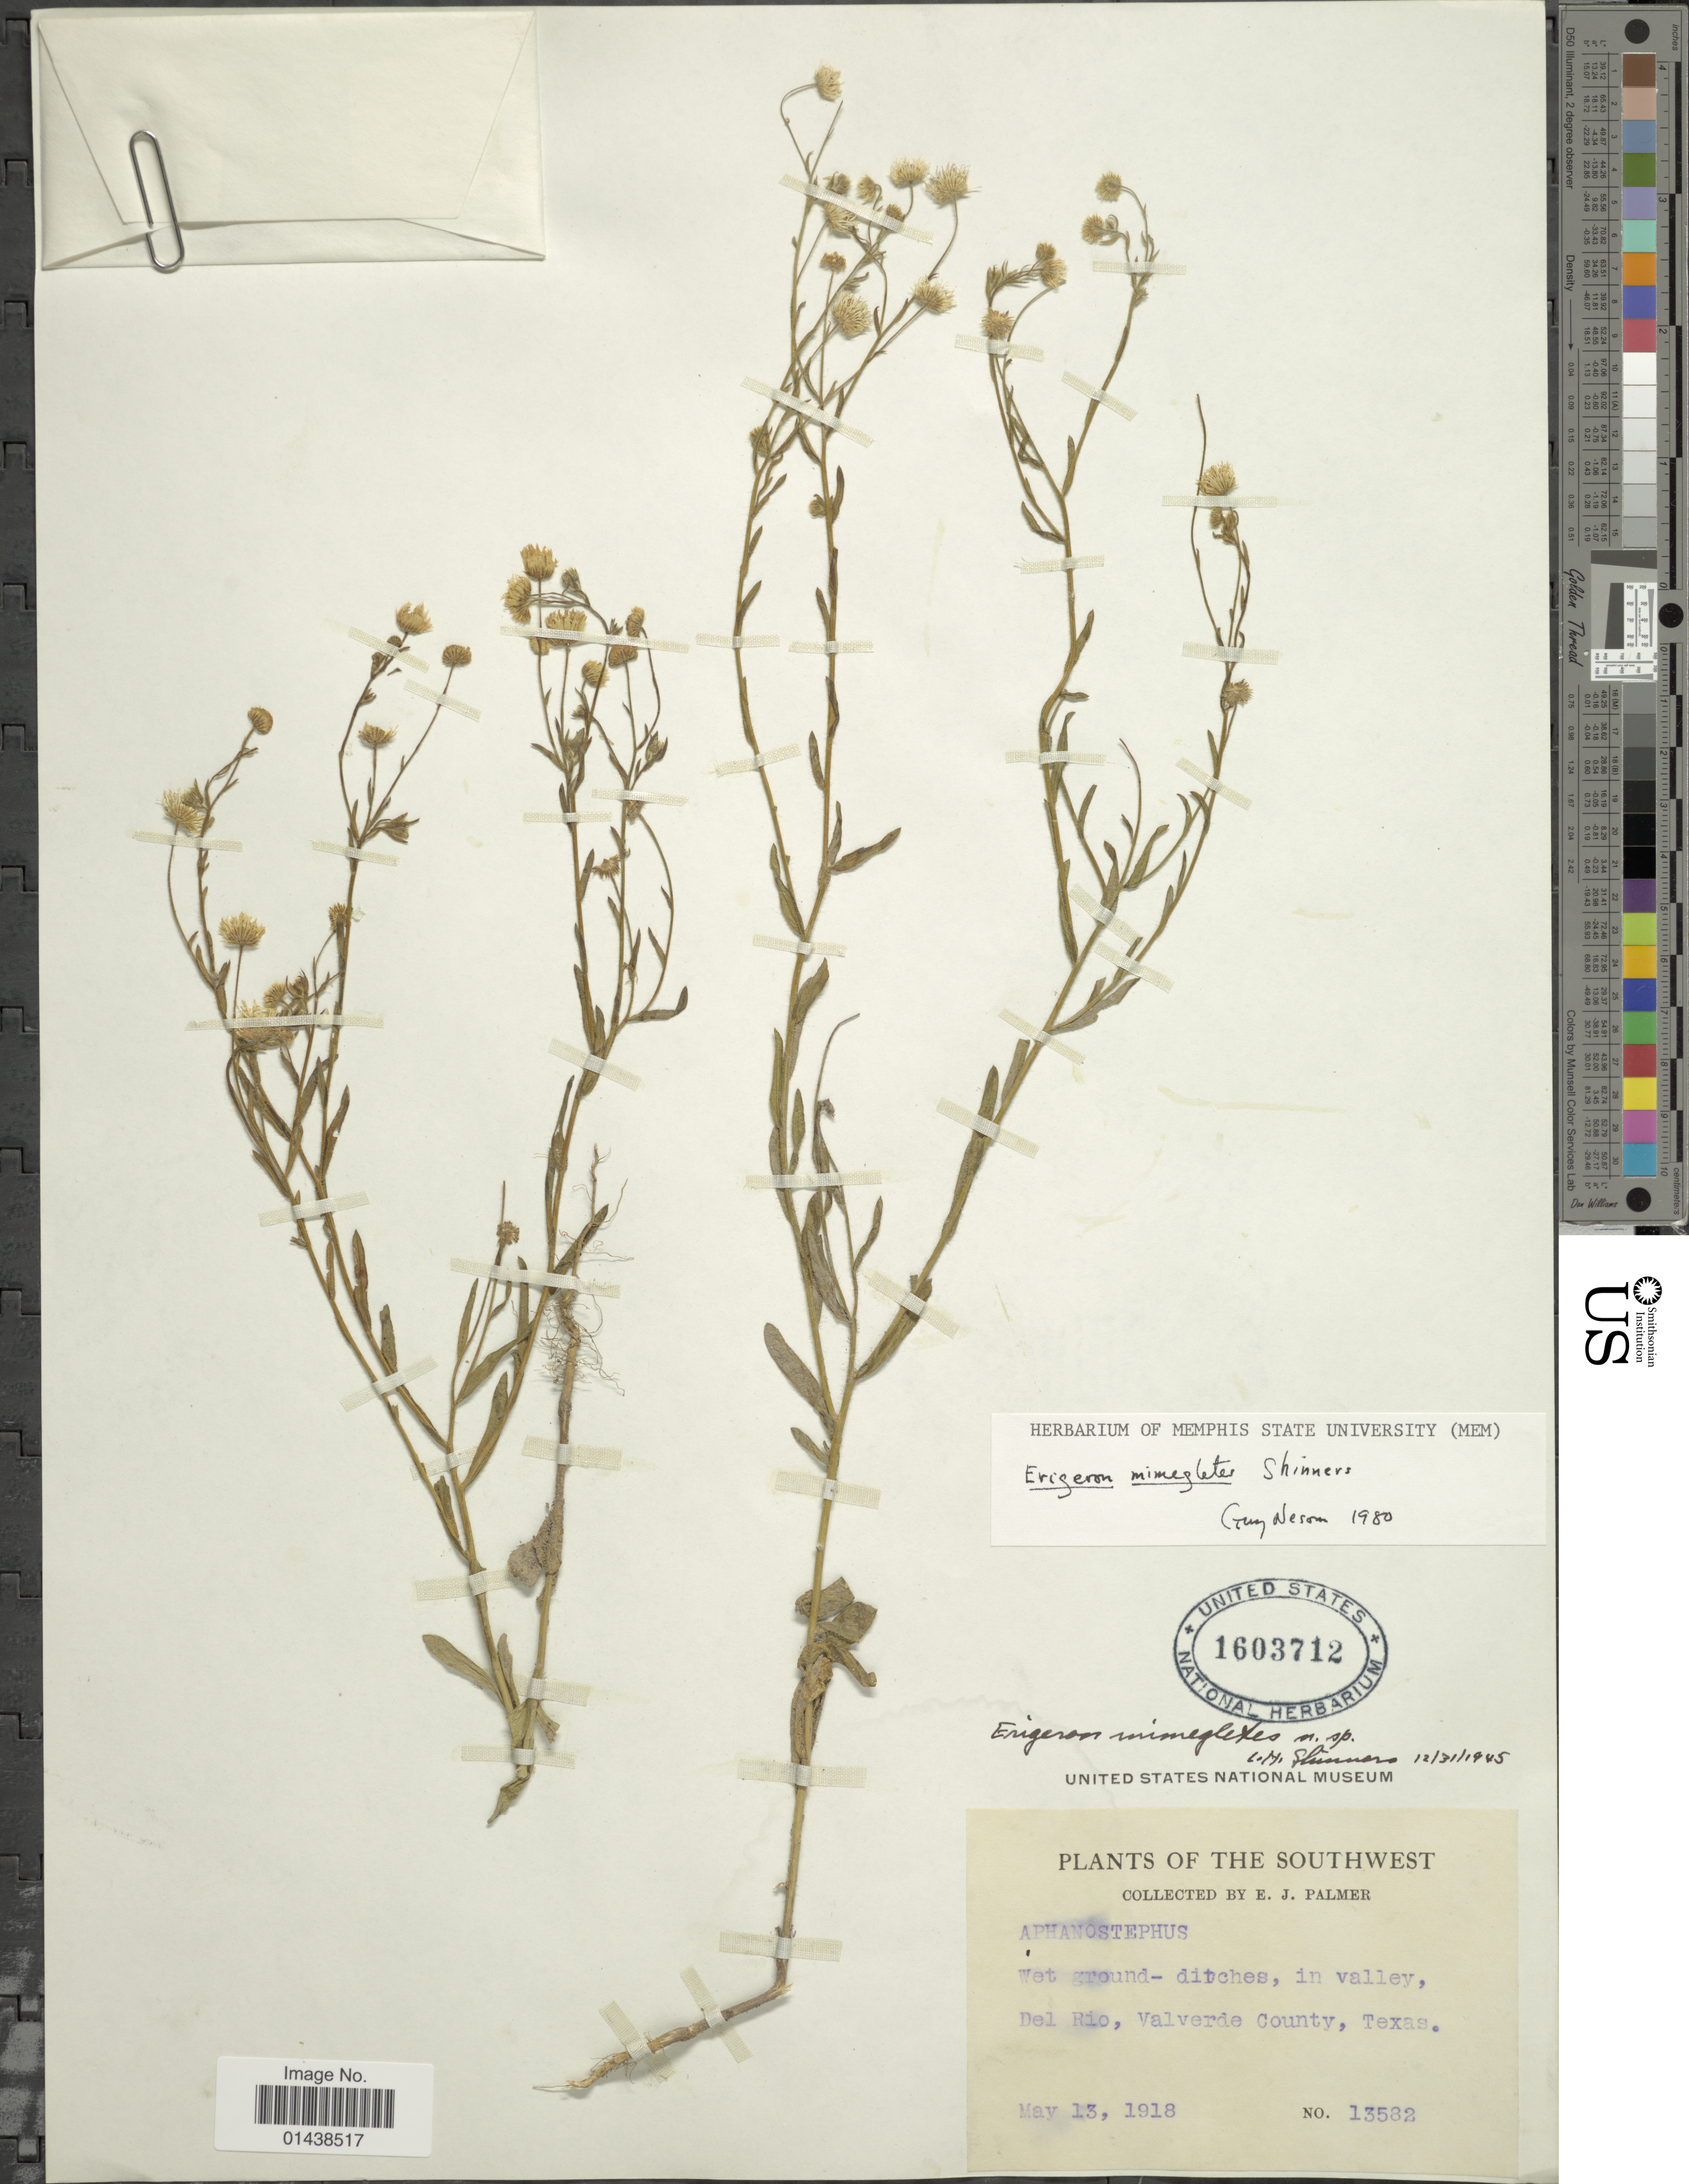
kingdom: Plantae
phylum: Tracheophyta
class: Magnoliopsida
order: Asterales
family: Asteraceae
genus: Erigeron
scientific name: Erigeron mimegletes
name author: Shinners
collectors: E. J. Palmer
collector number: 13582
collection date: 1918-05-13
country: United States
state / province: Texas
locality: Southwest. Del Rio, Valverde County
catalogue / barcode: US 1603712